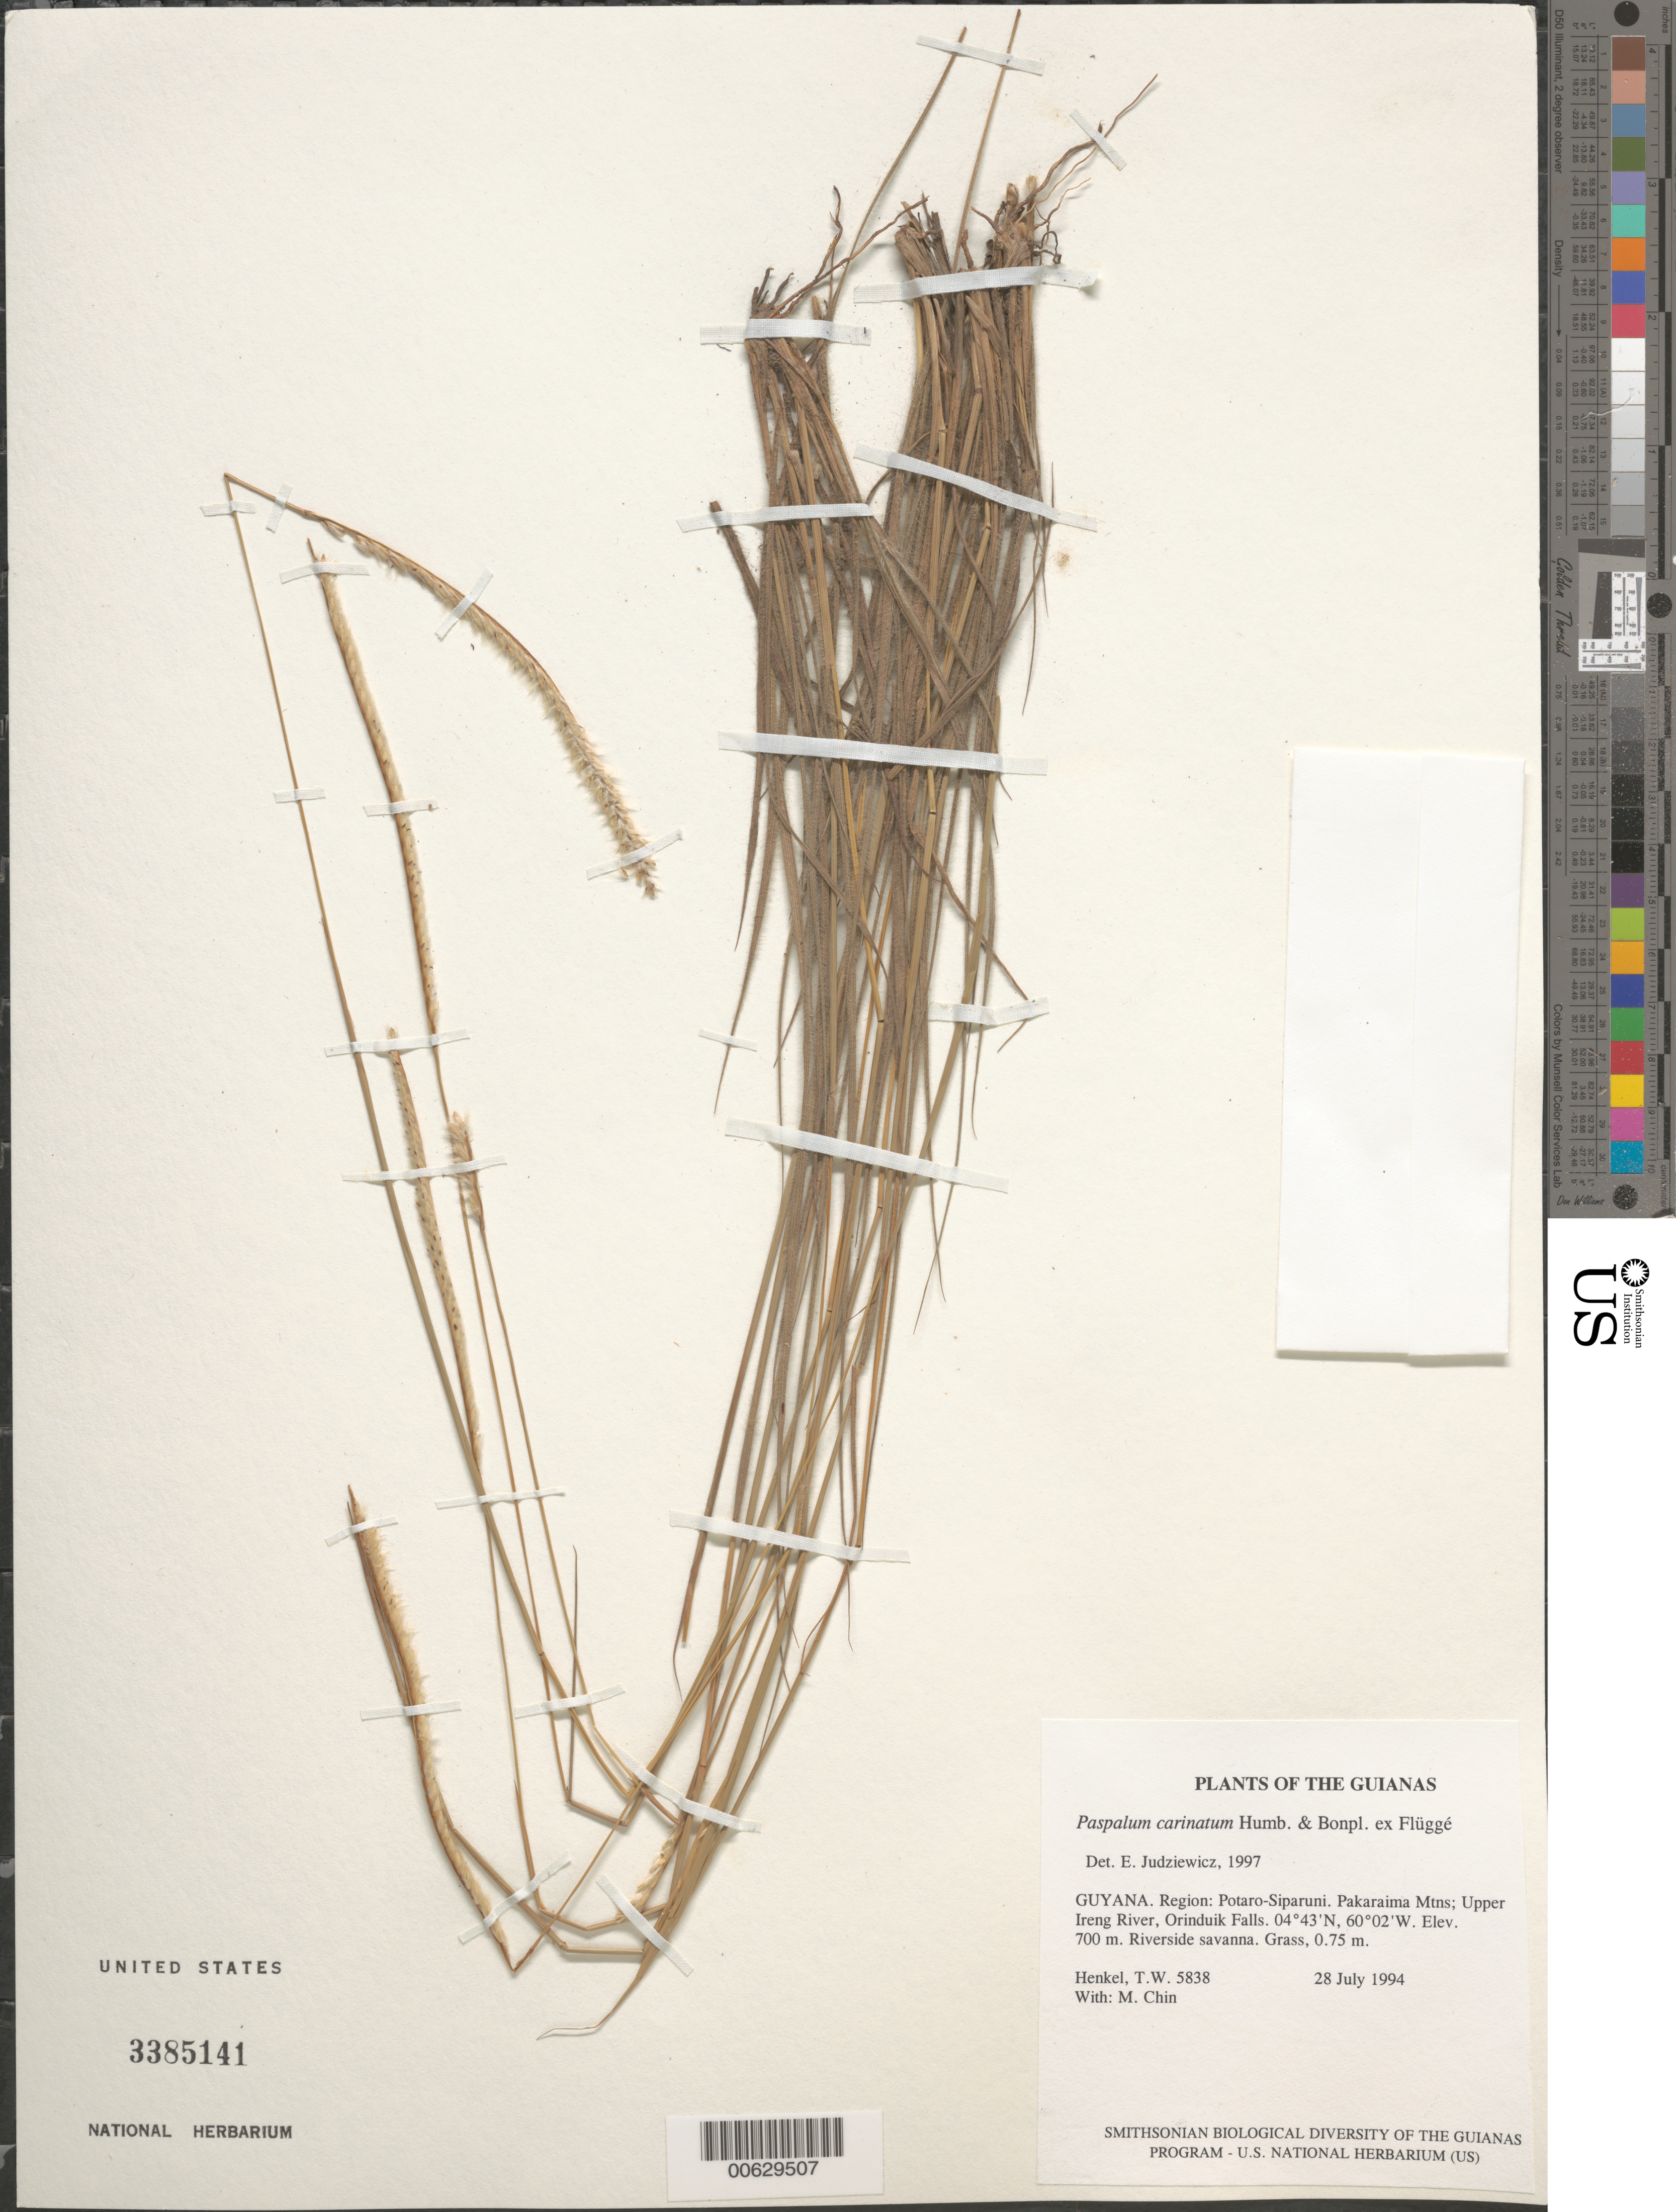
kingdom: Plantae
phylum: Tracheophyta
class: Liliopsida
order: Poales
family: Poaceae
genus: Paspalum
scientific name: Paspalum carinatum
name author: Humb. & Bonpl. ex Flüggé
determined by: Judziewicz, E. J.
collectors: T. Henkel & M. Chin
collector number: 5838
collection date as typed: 28 July 1994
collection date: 1994-07-28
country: Guyana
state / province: Potaro-Siparuni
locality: Pakaraima Mtns; Upper Ireng River, Orinduik Falls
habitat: Riverside savanna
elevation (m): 700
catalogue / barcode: US 3385141